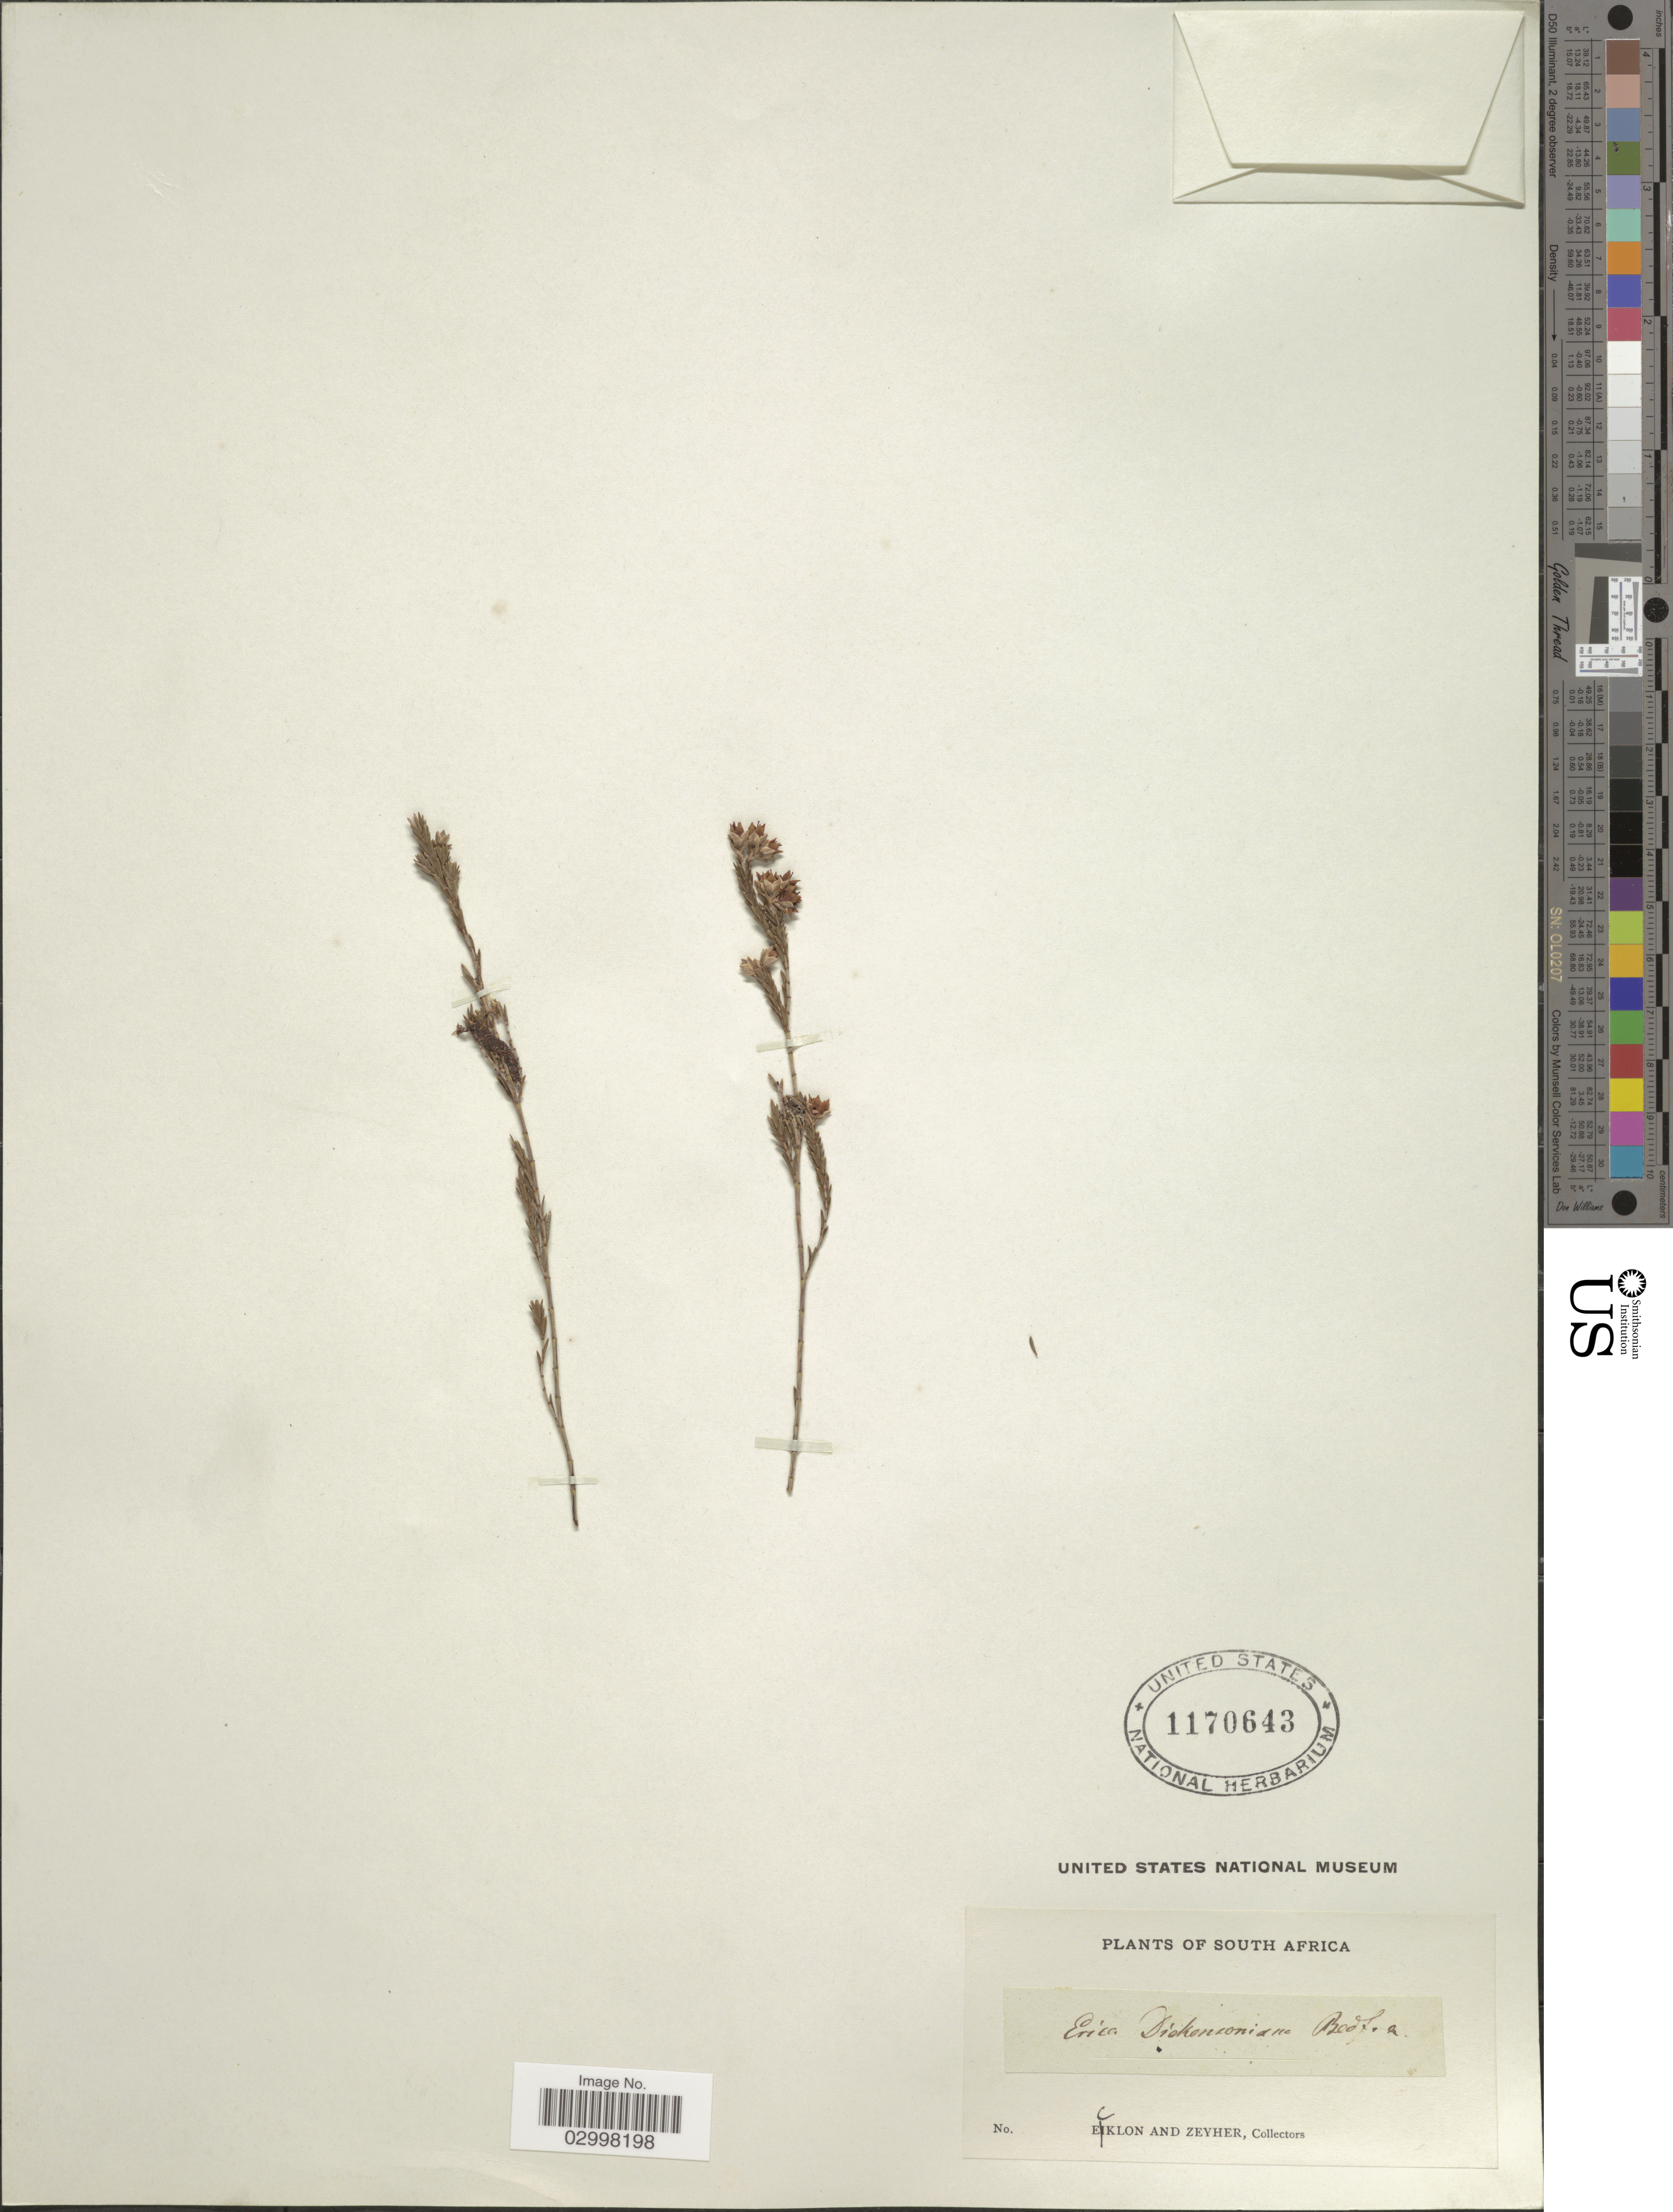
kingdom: Plantae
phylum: Tracheophyta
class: Magnoliopsida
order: Ericales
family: Ericaceae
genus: Erica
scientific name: Erica dickensoniana ined.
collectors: -. Ecklon & -. Zeyher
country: South Africa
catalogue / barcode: US 1170643